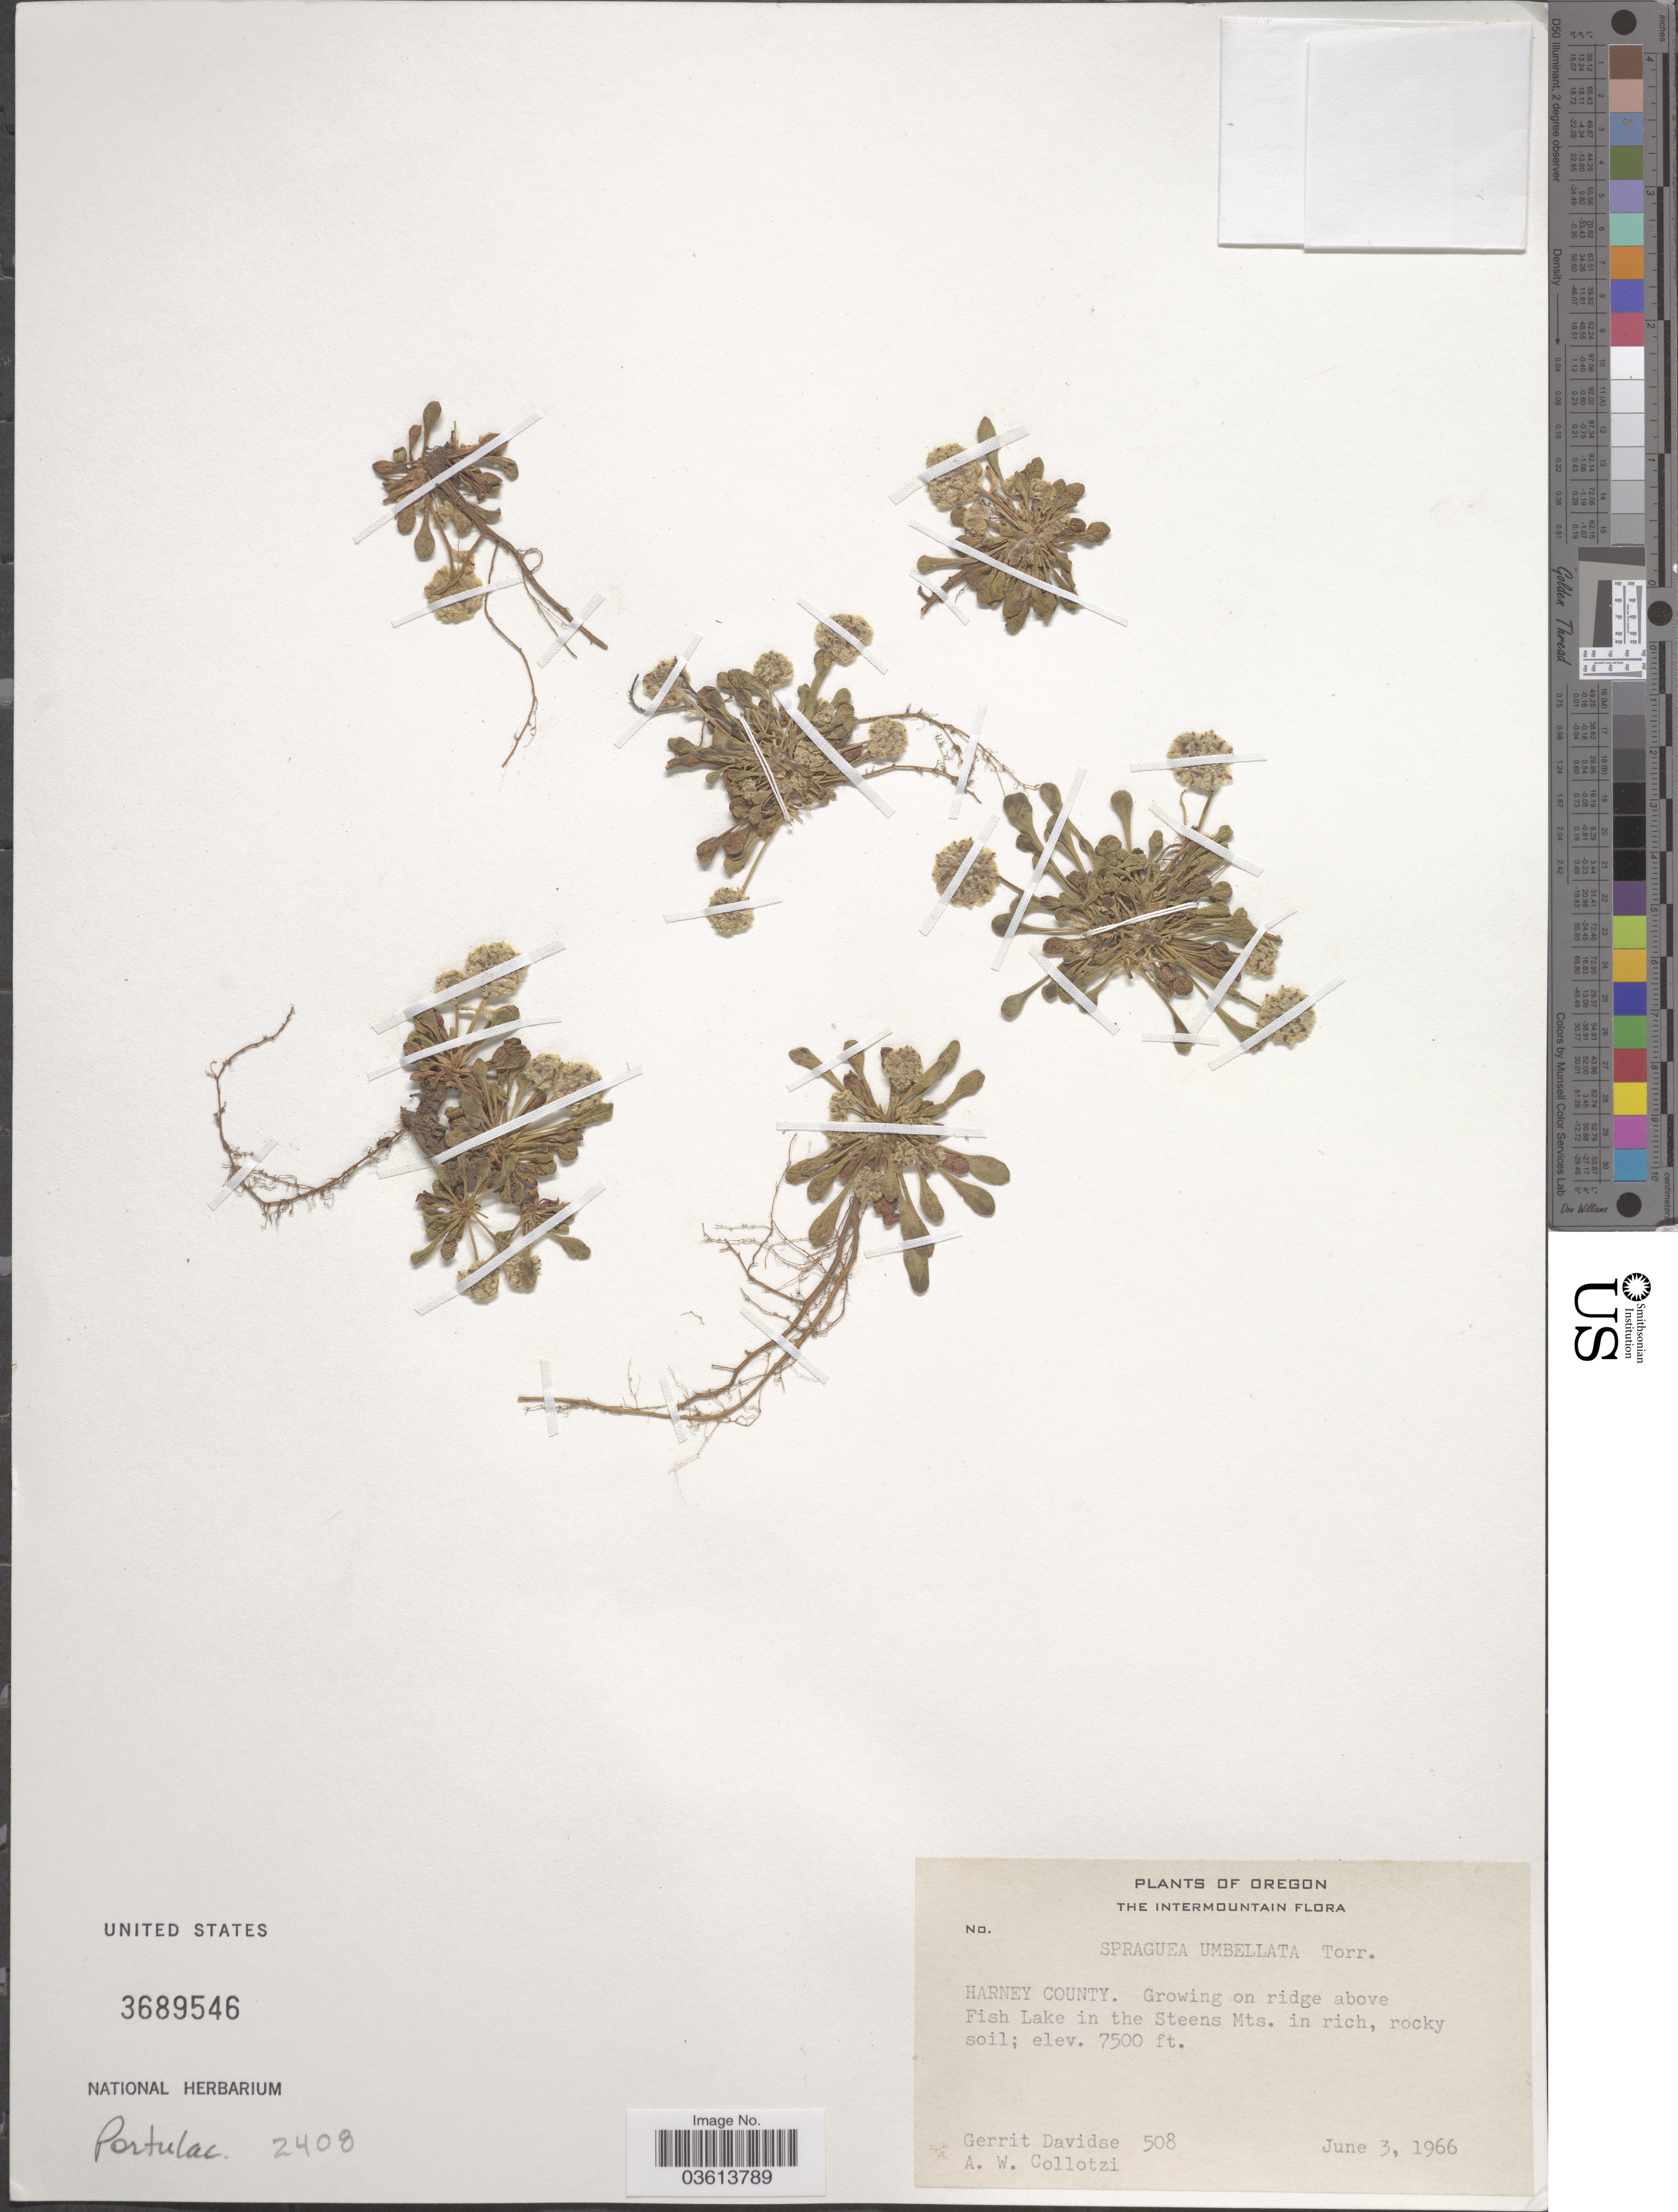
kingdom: Plantae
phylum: Tracheophyta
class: Magnoliopsida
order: Caryophyllales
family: Montiaceae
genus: Calyptridium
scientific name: Calyptridium umbellatum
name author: (Torr.) Greene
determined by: Strong, Mark T., (BOT), Smithsonian Institution - National Museum of Natural History (UNITED STATES)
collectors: G. Davidse & A. W. Collotzi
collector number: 508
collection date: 1966-06-03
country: United States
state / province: Oregon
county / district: Harney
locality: The Intermountain. Harney County. On ridge above Fish Lake in the Steens Mts.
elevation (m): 2286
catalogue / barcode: US 3689546